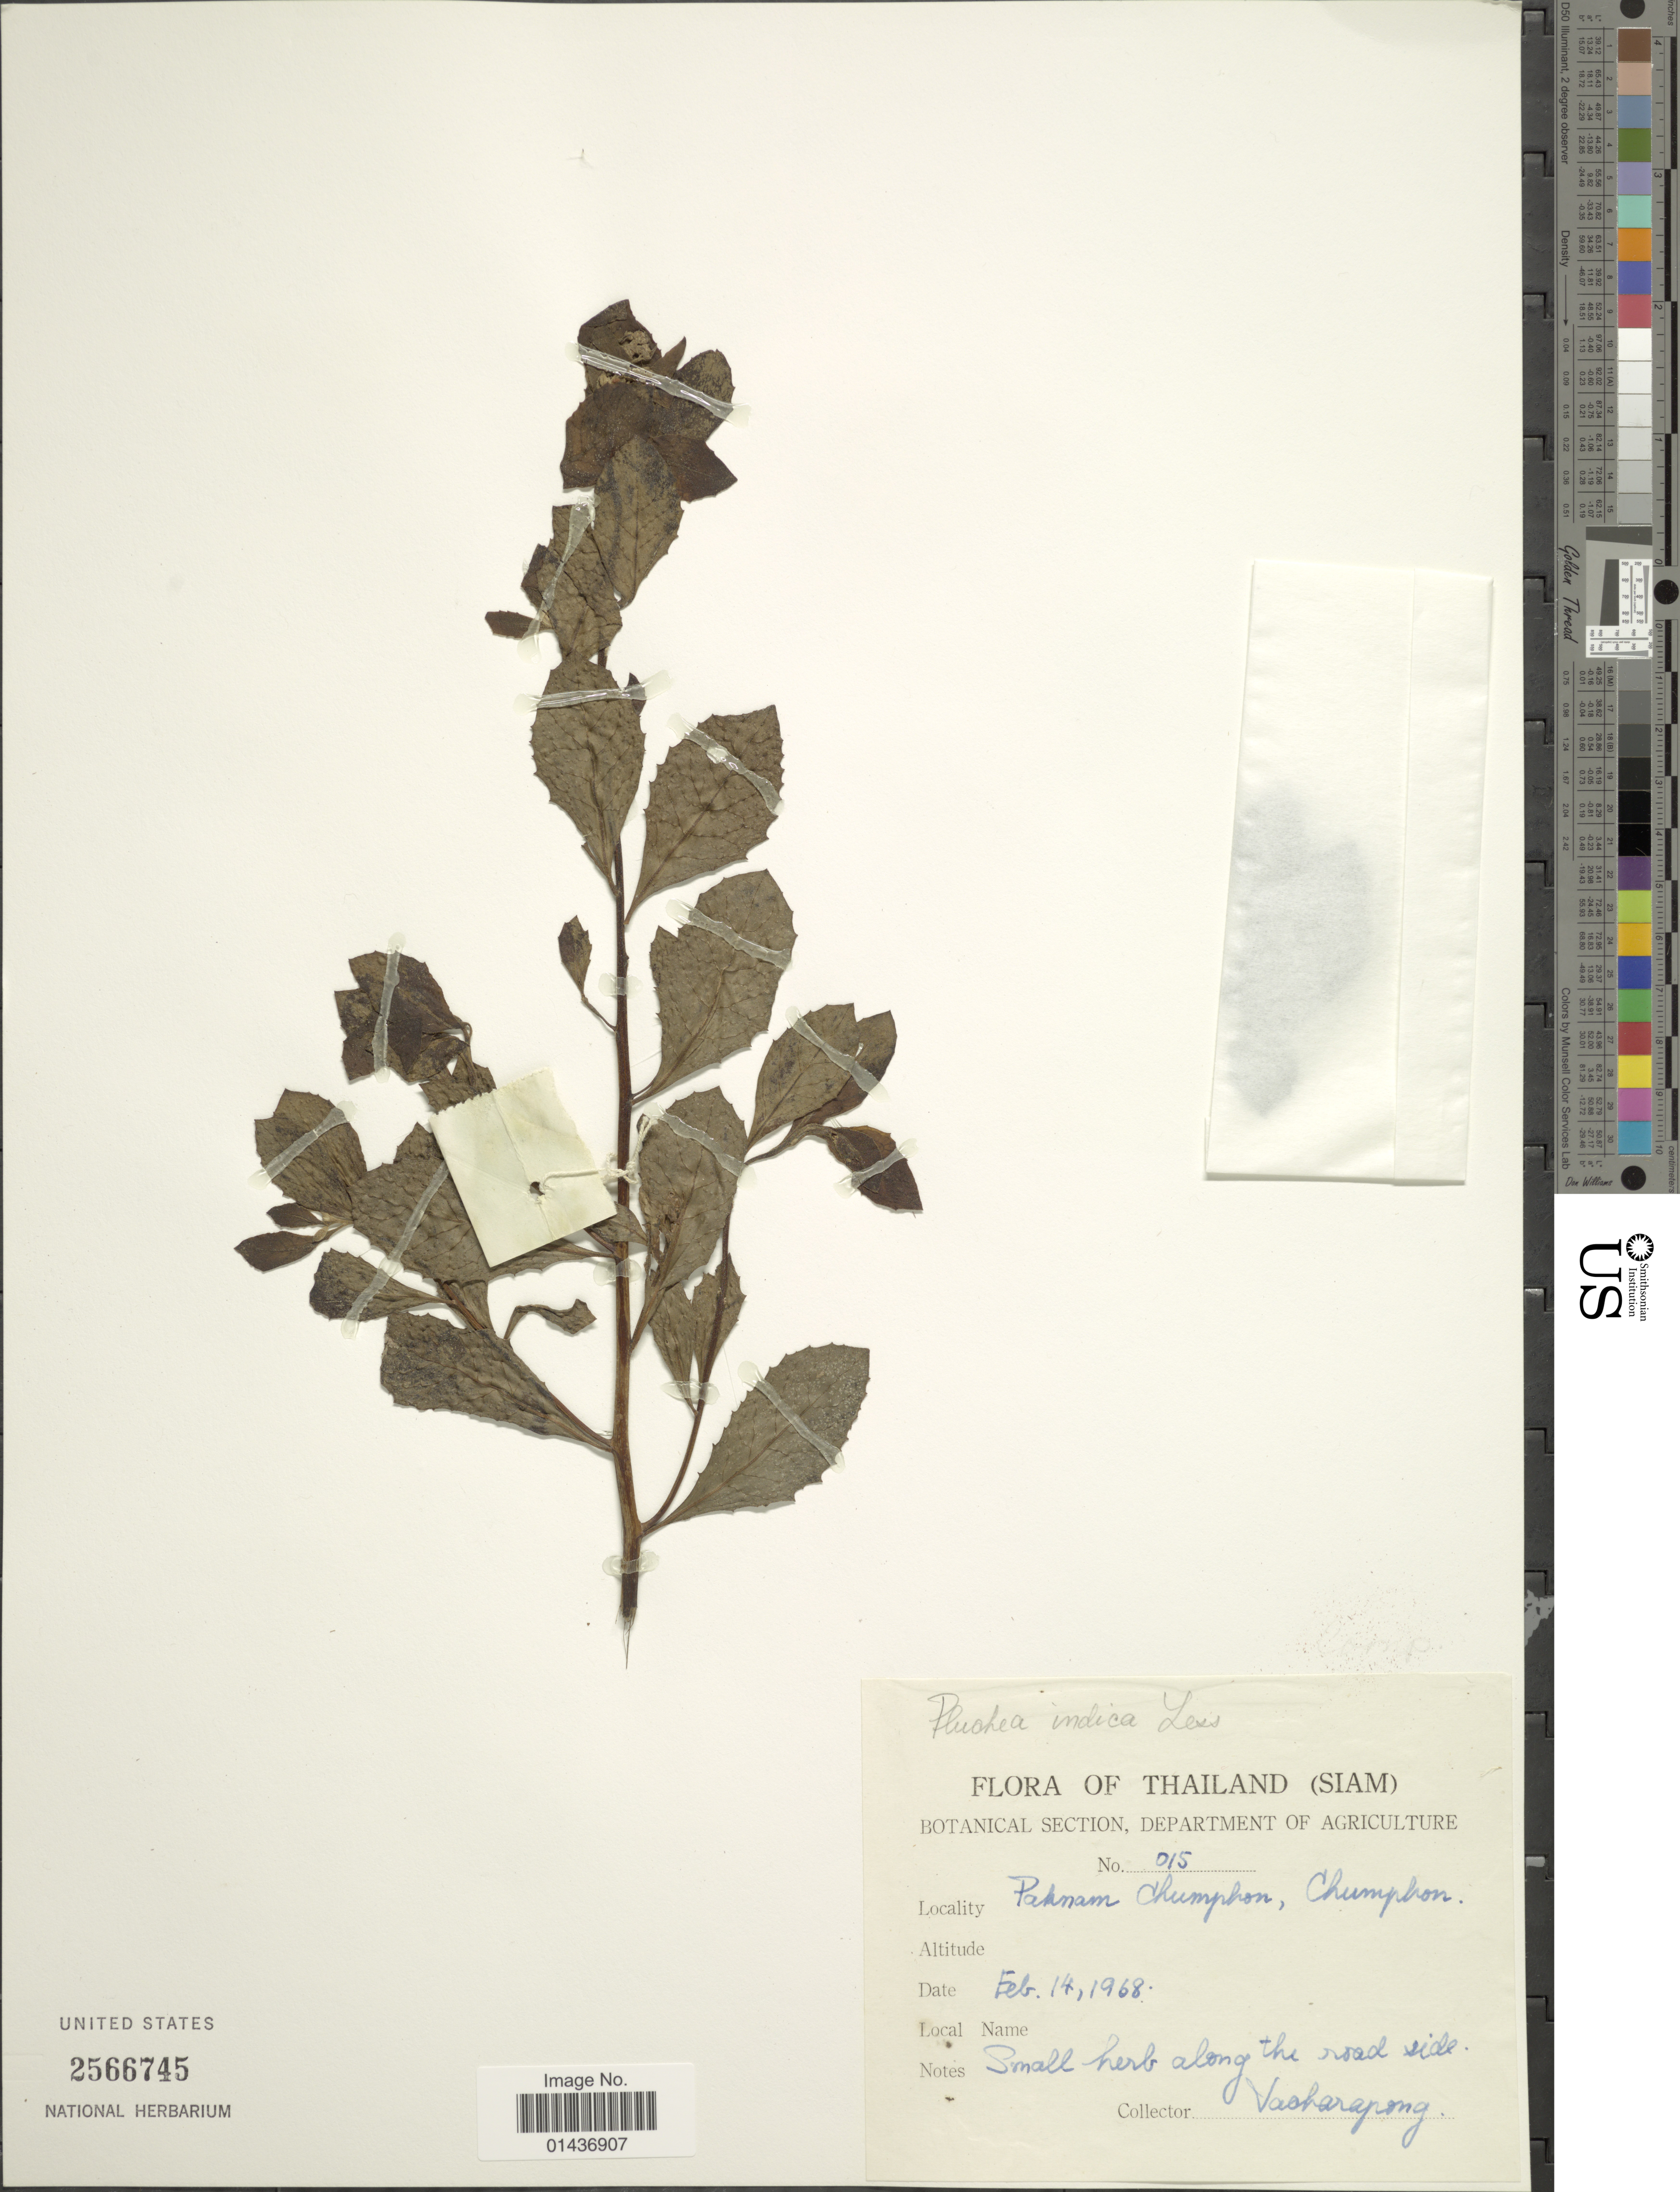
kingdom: Plantae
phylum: Tracheophyta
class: Magnoliopsida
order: Asterales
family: Asteraceae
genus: Pluchea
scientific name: Pluchea indica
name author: (L.) Less.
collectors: Vacharapong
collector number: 015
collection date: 1968-02-14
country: Thailand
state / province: Chumpon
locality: Thailand (Siam), Paknam Chumphon, Chumphon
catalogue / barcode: US 2566745